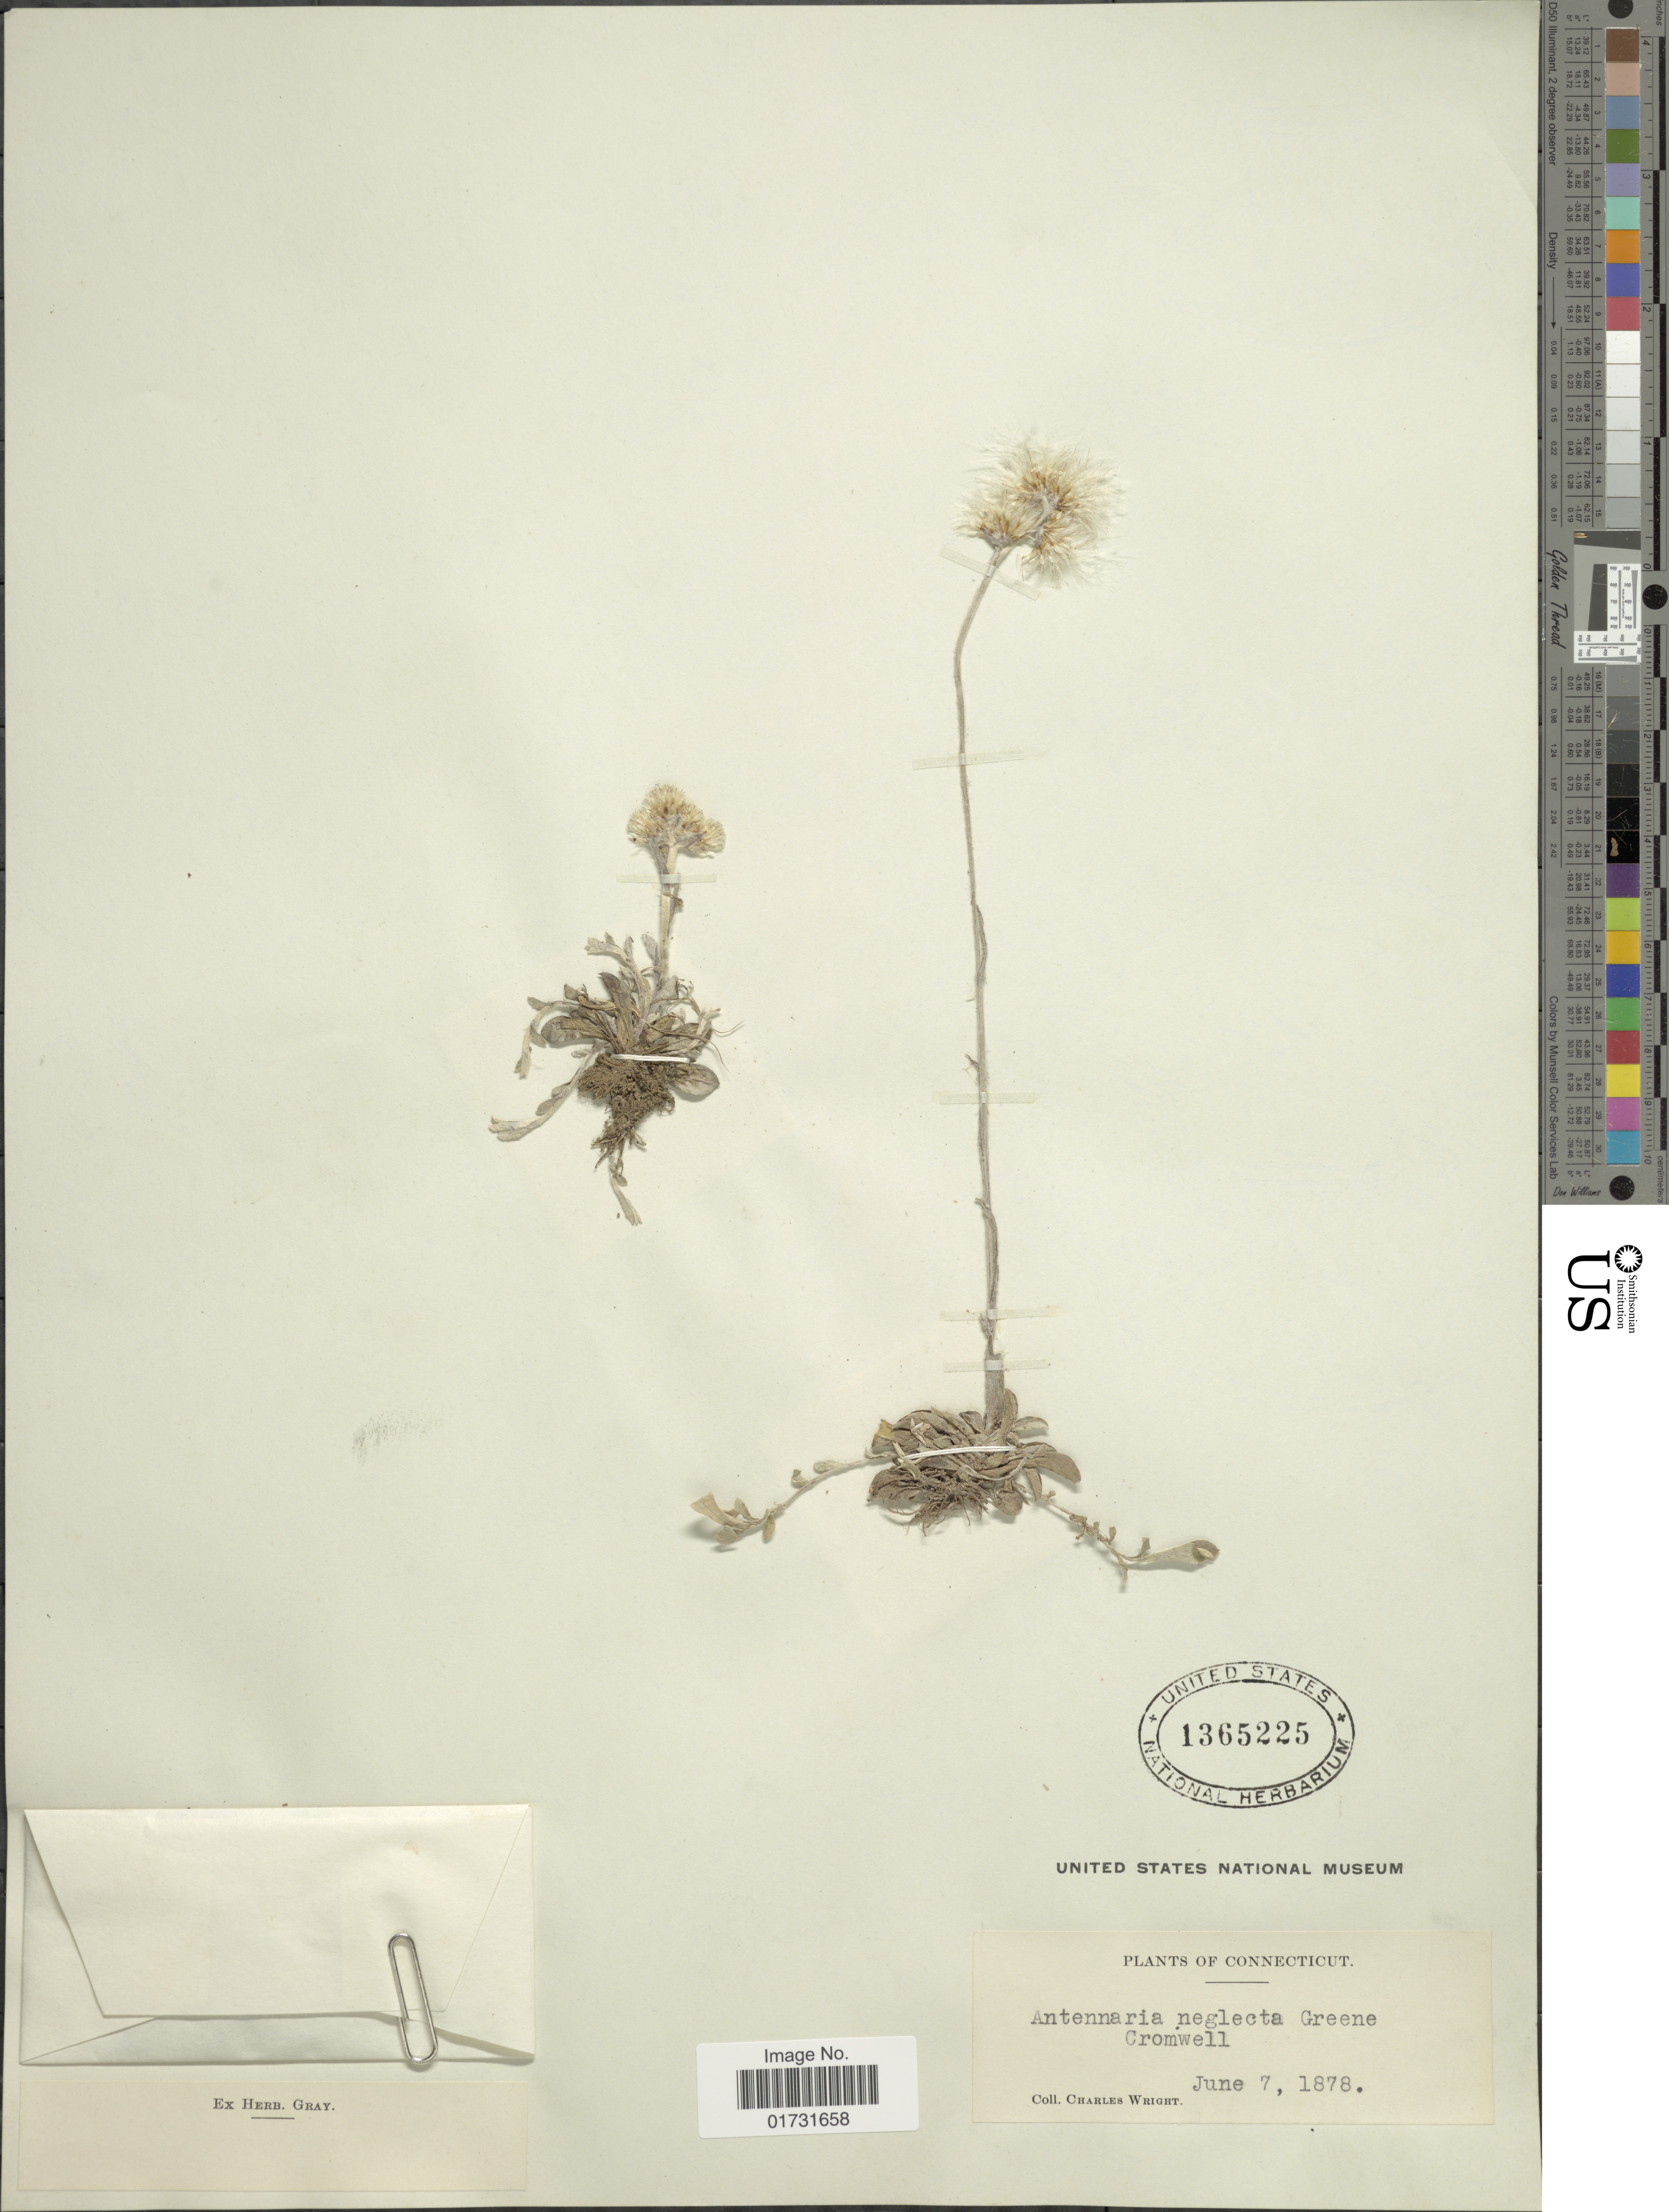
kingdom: Plantae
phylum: Tracheophyta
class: Magnoliopsida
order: Asterales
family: Asteraceae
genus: Antennaria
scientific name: Antennaria neglecta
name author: Greene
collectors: C. Wright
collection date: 1878-06-07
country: United States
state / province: Connecticut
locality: Cromwell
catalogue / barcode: US 1365225